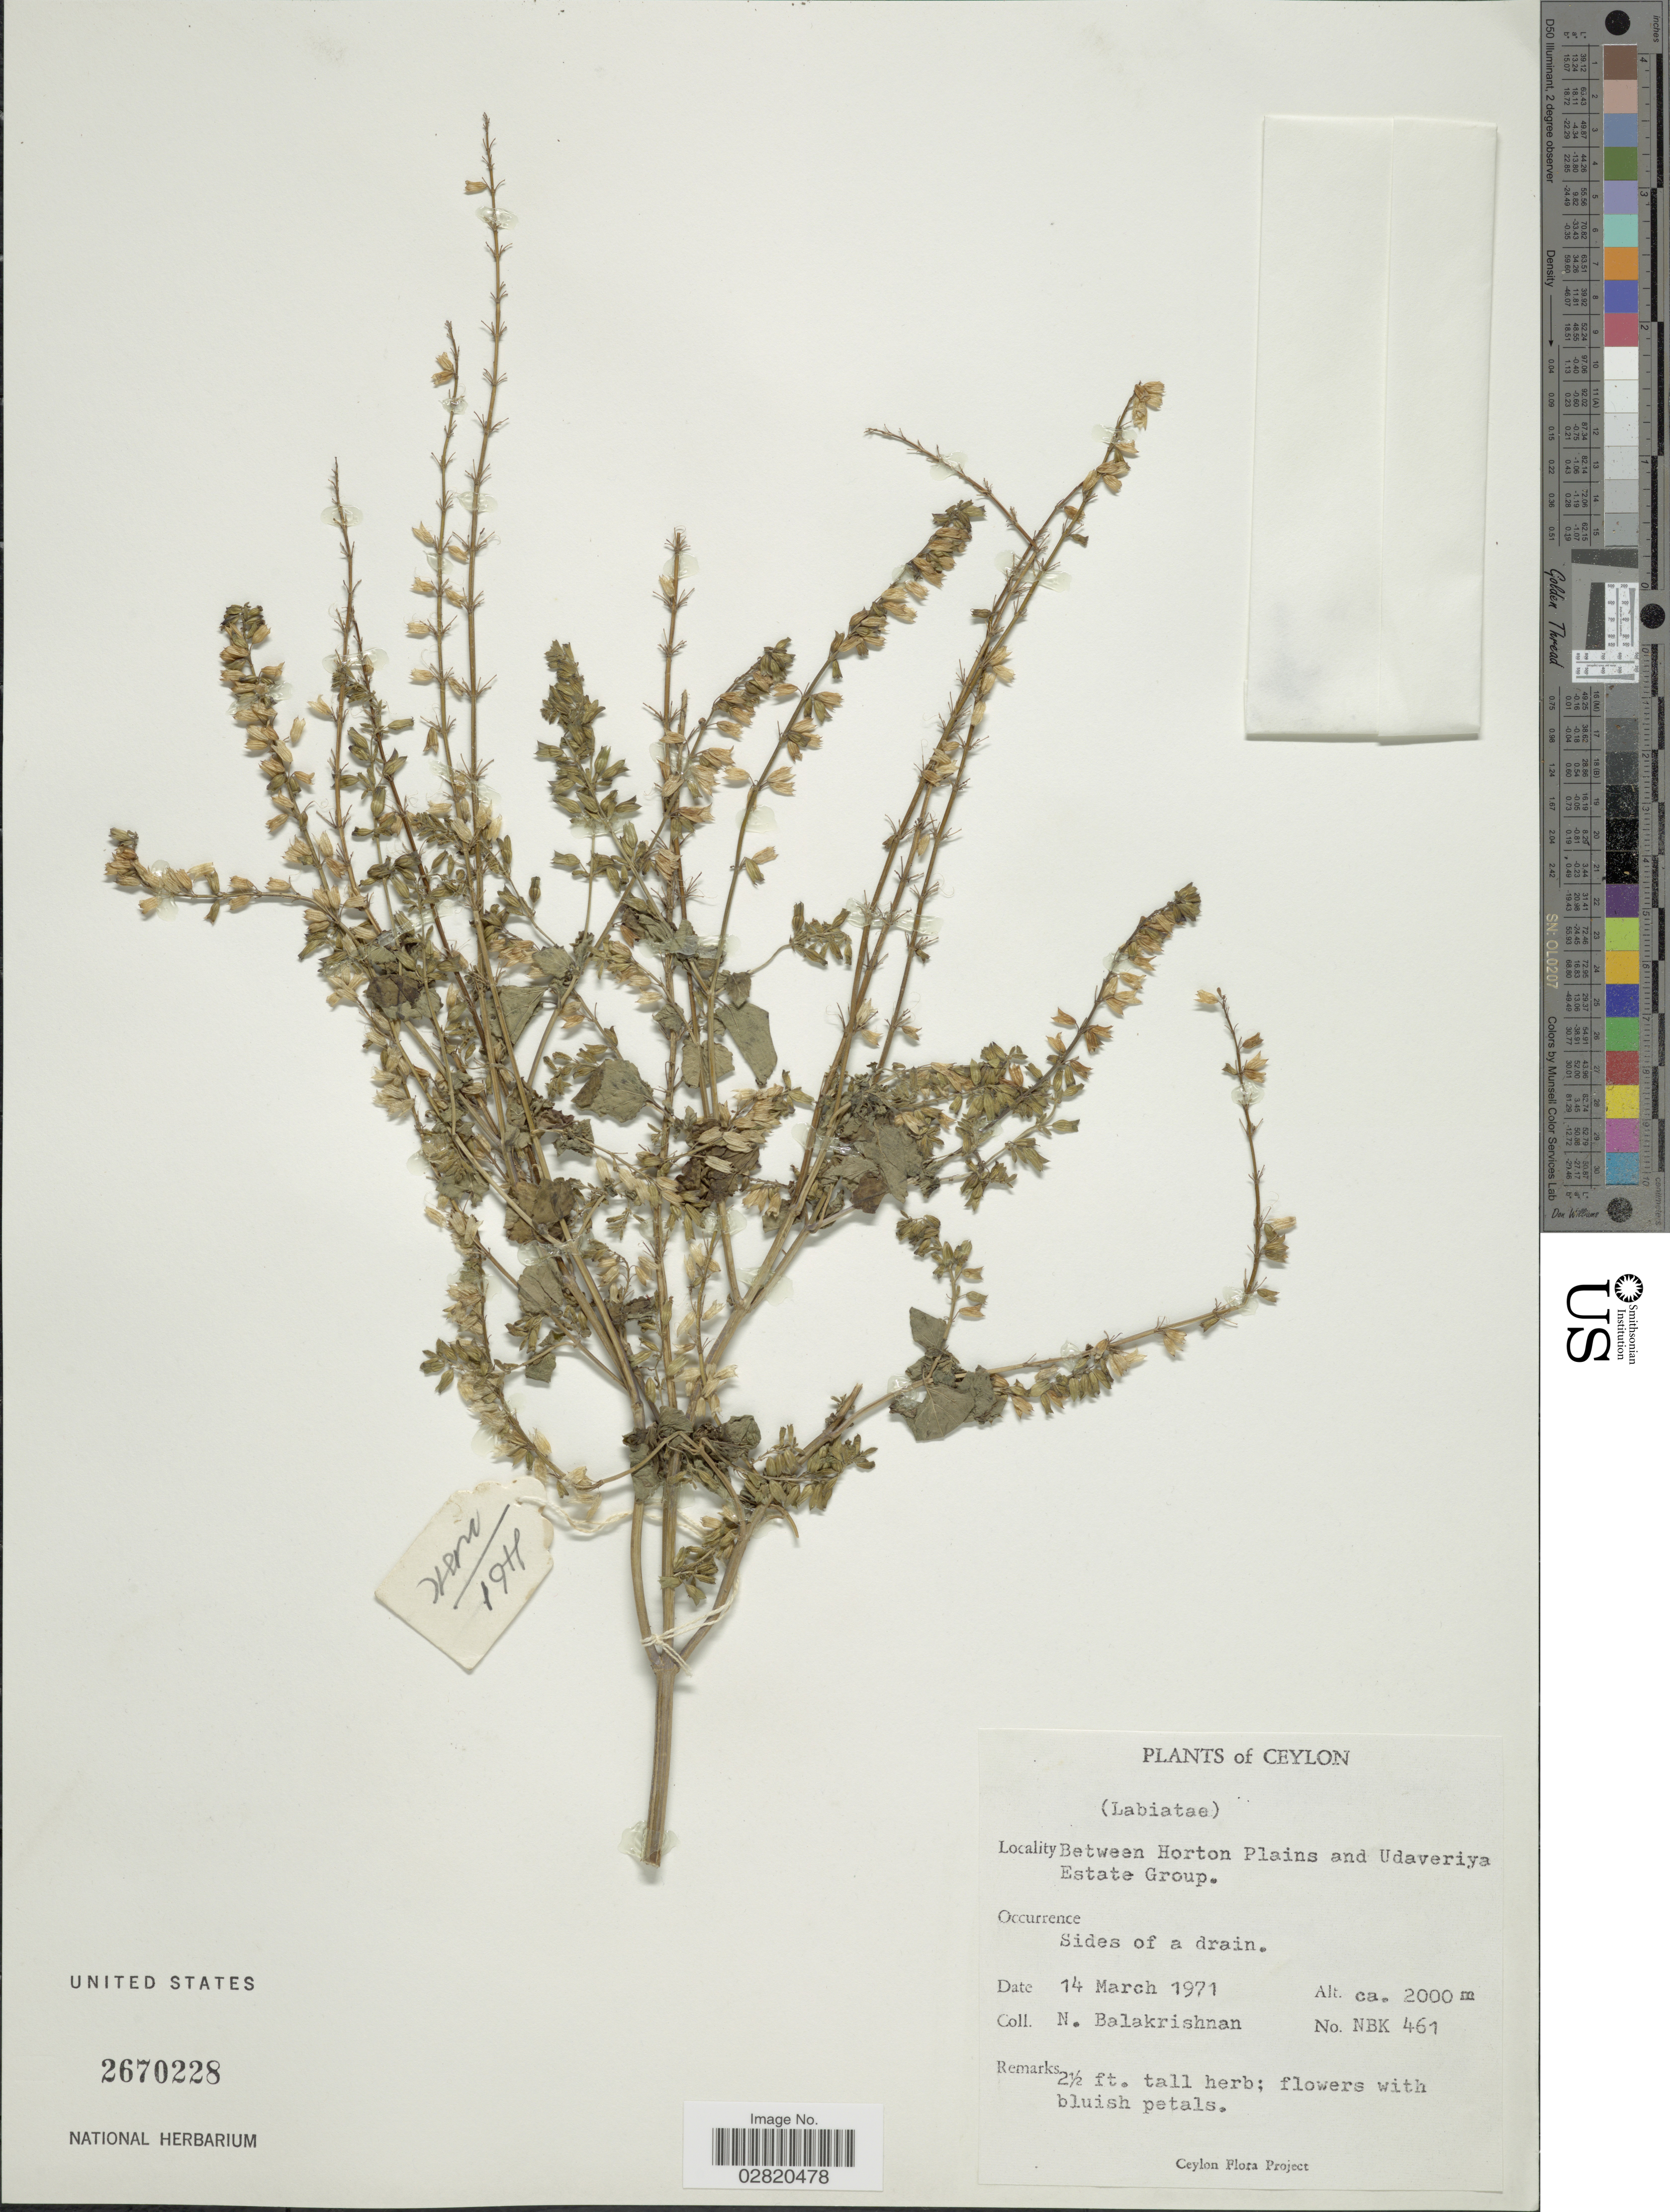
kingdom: Plantae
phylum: Tracheophyta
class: Magnoliopsida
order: Lamiales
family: Lamiaceae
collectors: N. Balakrishnan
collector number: NBK 461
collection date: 1971-03-14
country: Sri Lanka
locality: Ceylon. Between Horton Plains and Udaveriya Estate Group. Sides of a drain.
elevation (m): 2000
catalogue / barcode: US 2670228